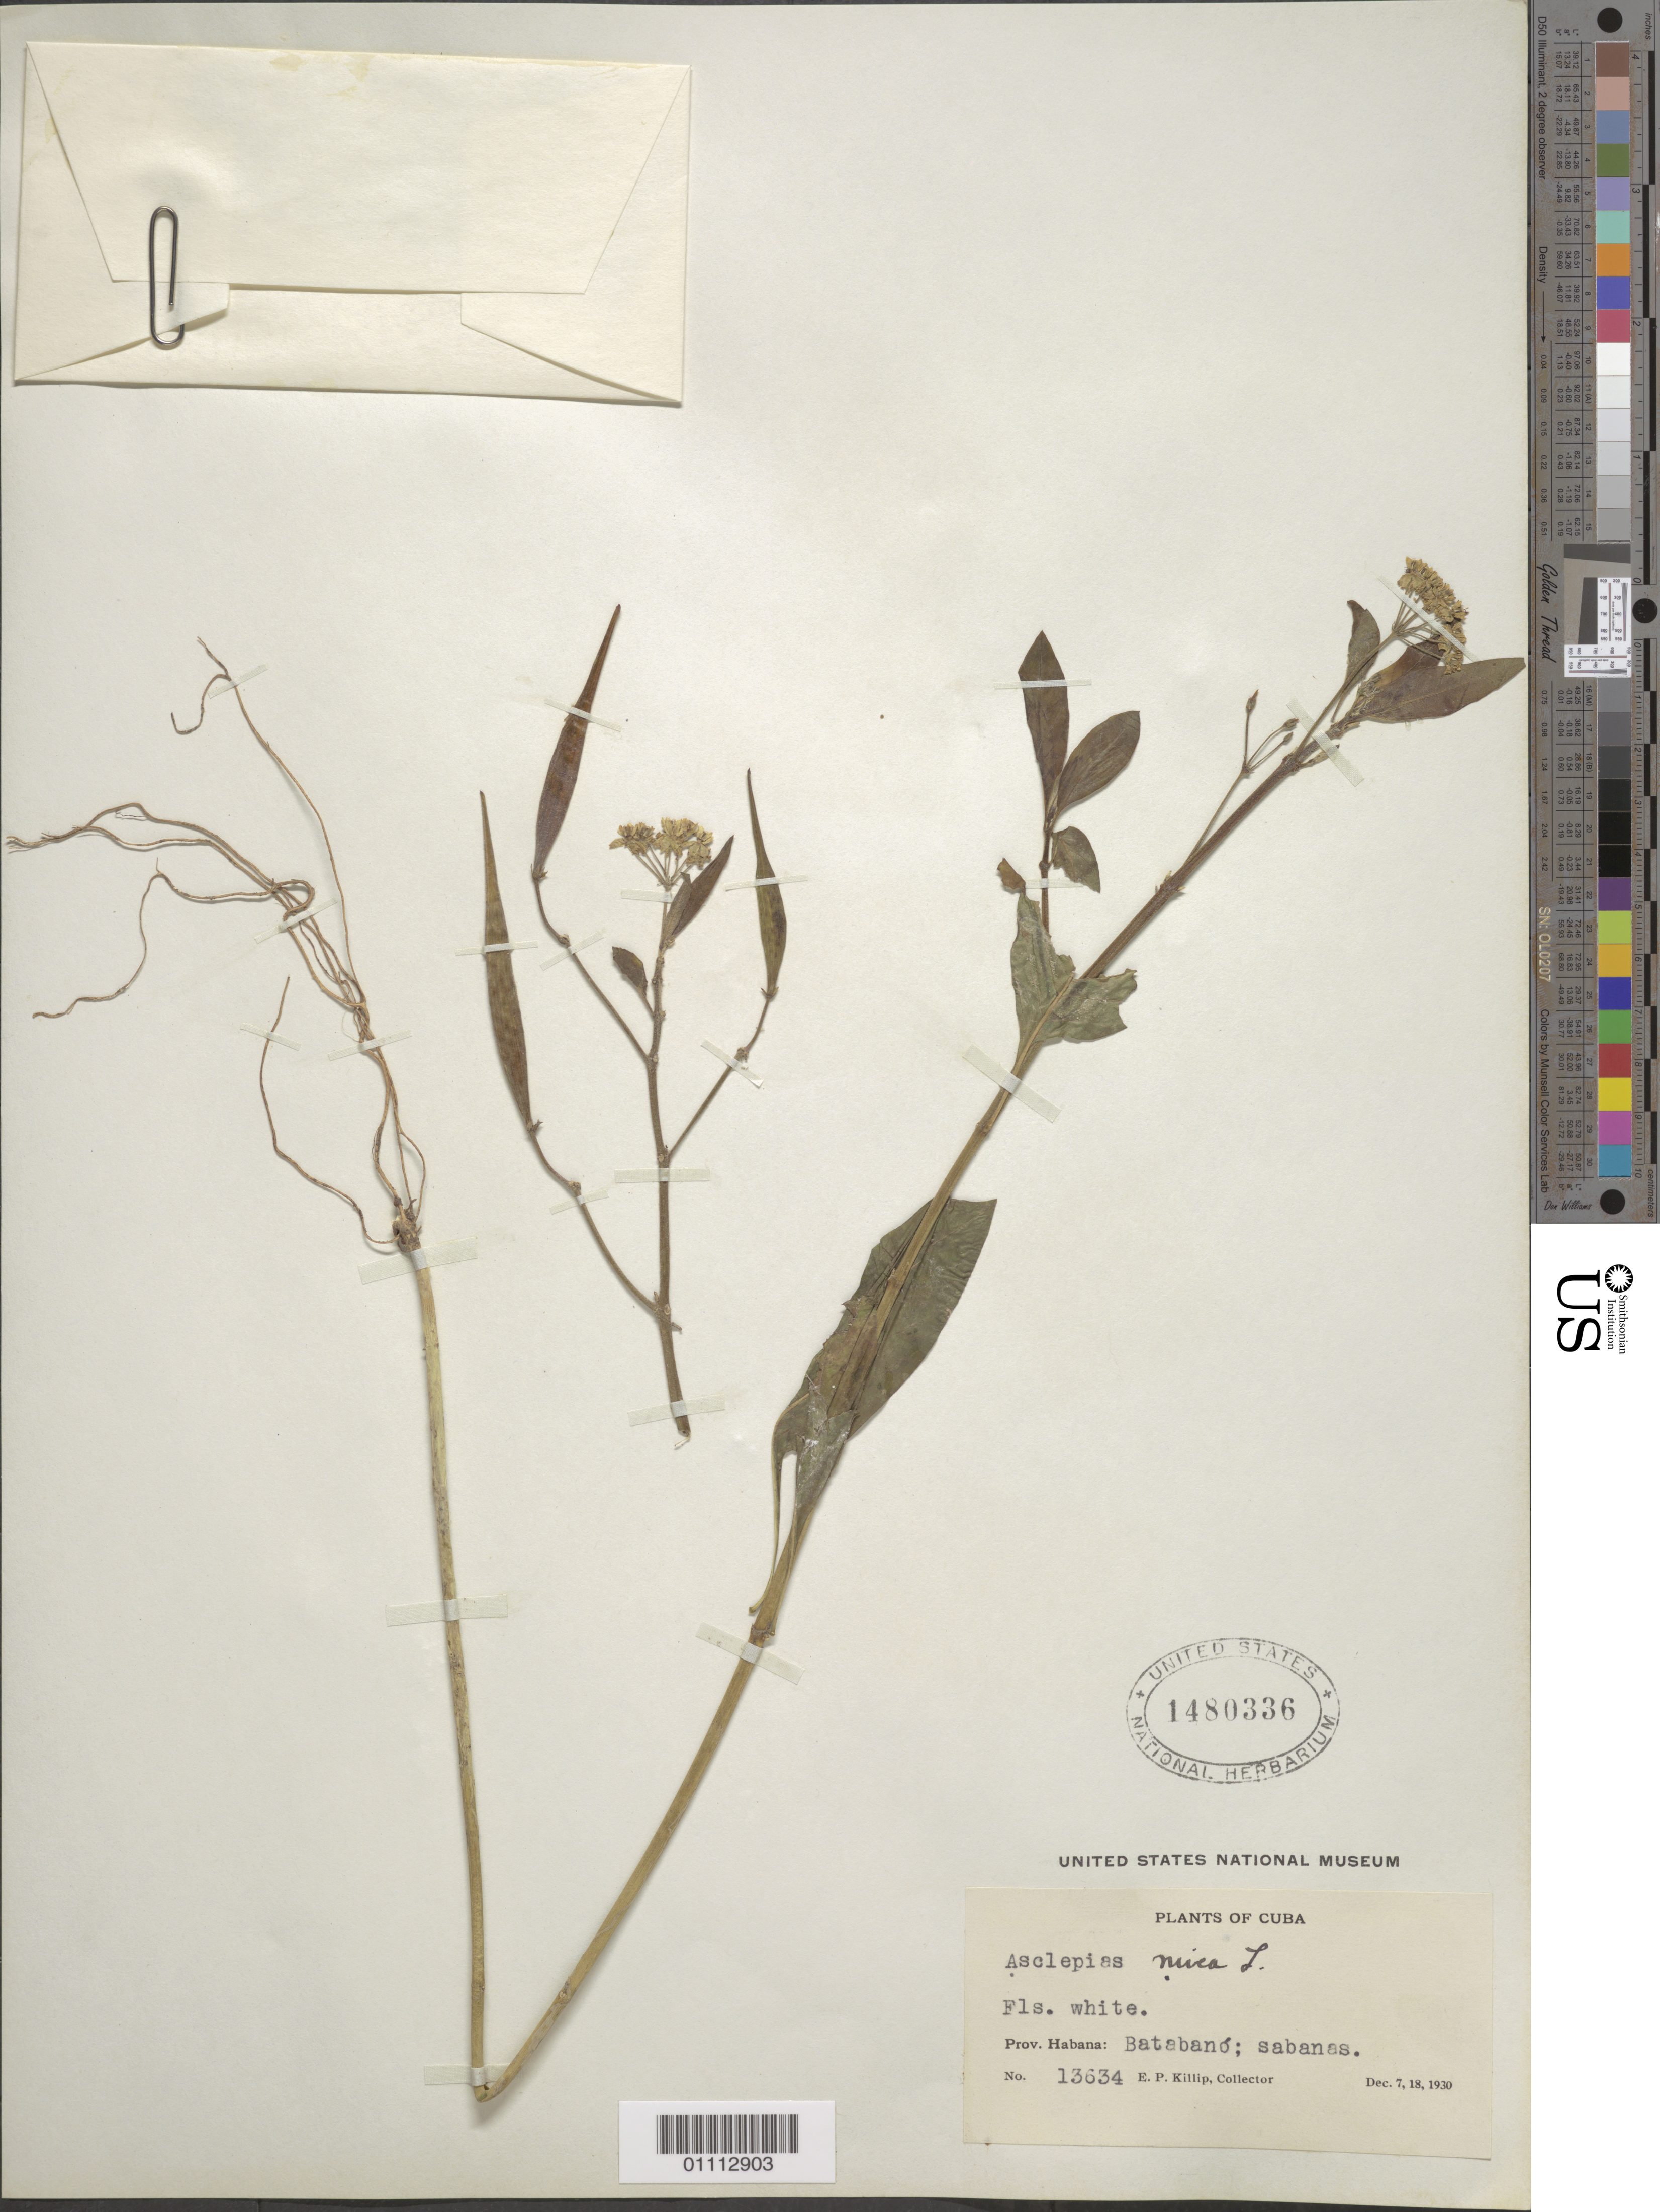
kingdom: Plantae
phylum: Tracheophyta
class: Magnoliopsida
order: Gentianales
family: Apocynaceae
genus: Asclepias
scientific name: Asclepias nivea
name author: L.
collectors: E. P. Killip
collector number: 13634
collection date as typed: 07 Dec 1930 to 18 Dec 1930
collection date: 1930-12-07/1930-12-18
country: Cuba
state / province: La Habana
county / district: Batabanó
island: Cuba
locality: Batabano; sabanas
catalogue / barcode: US 1480336